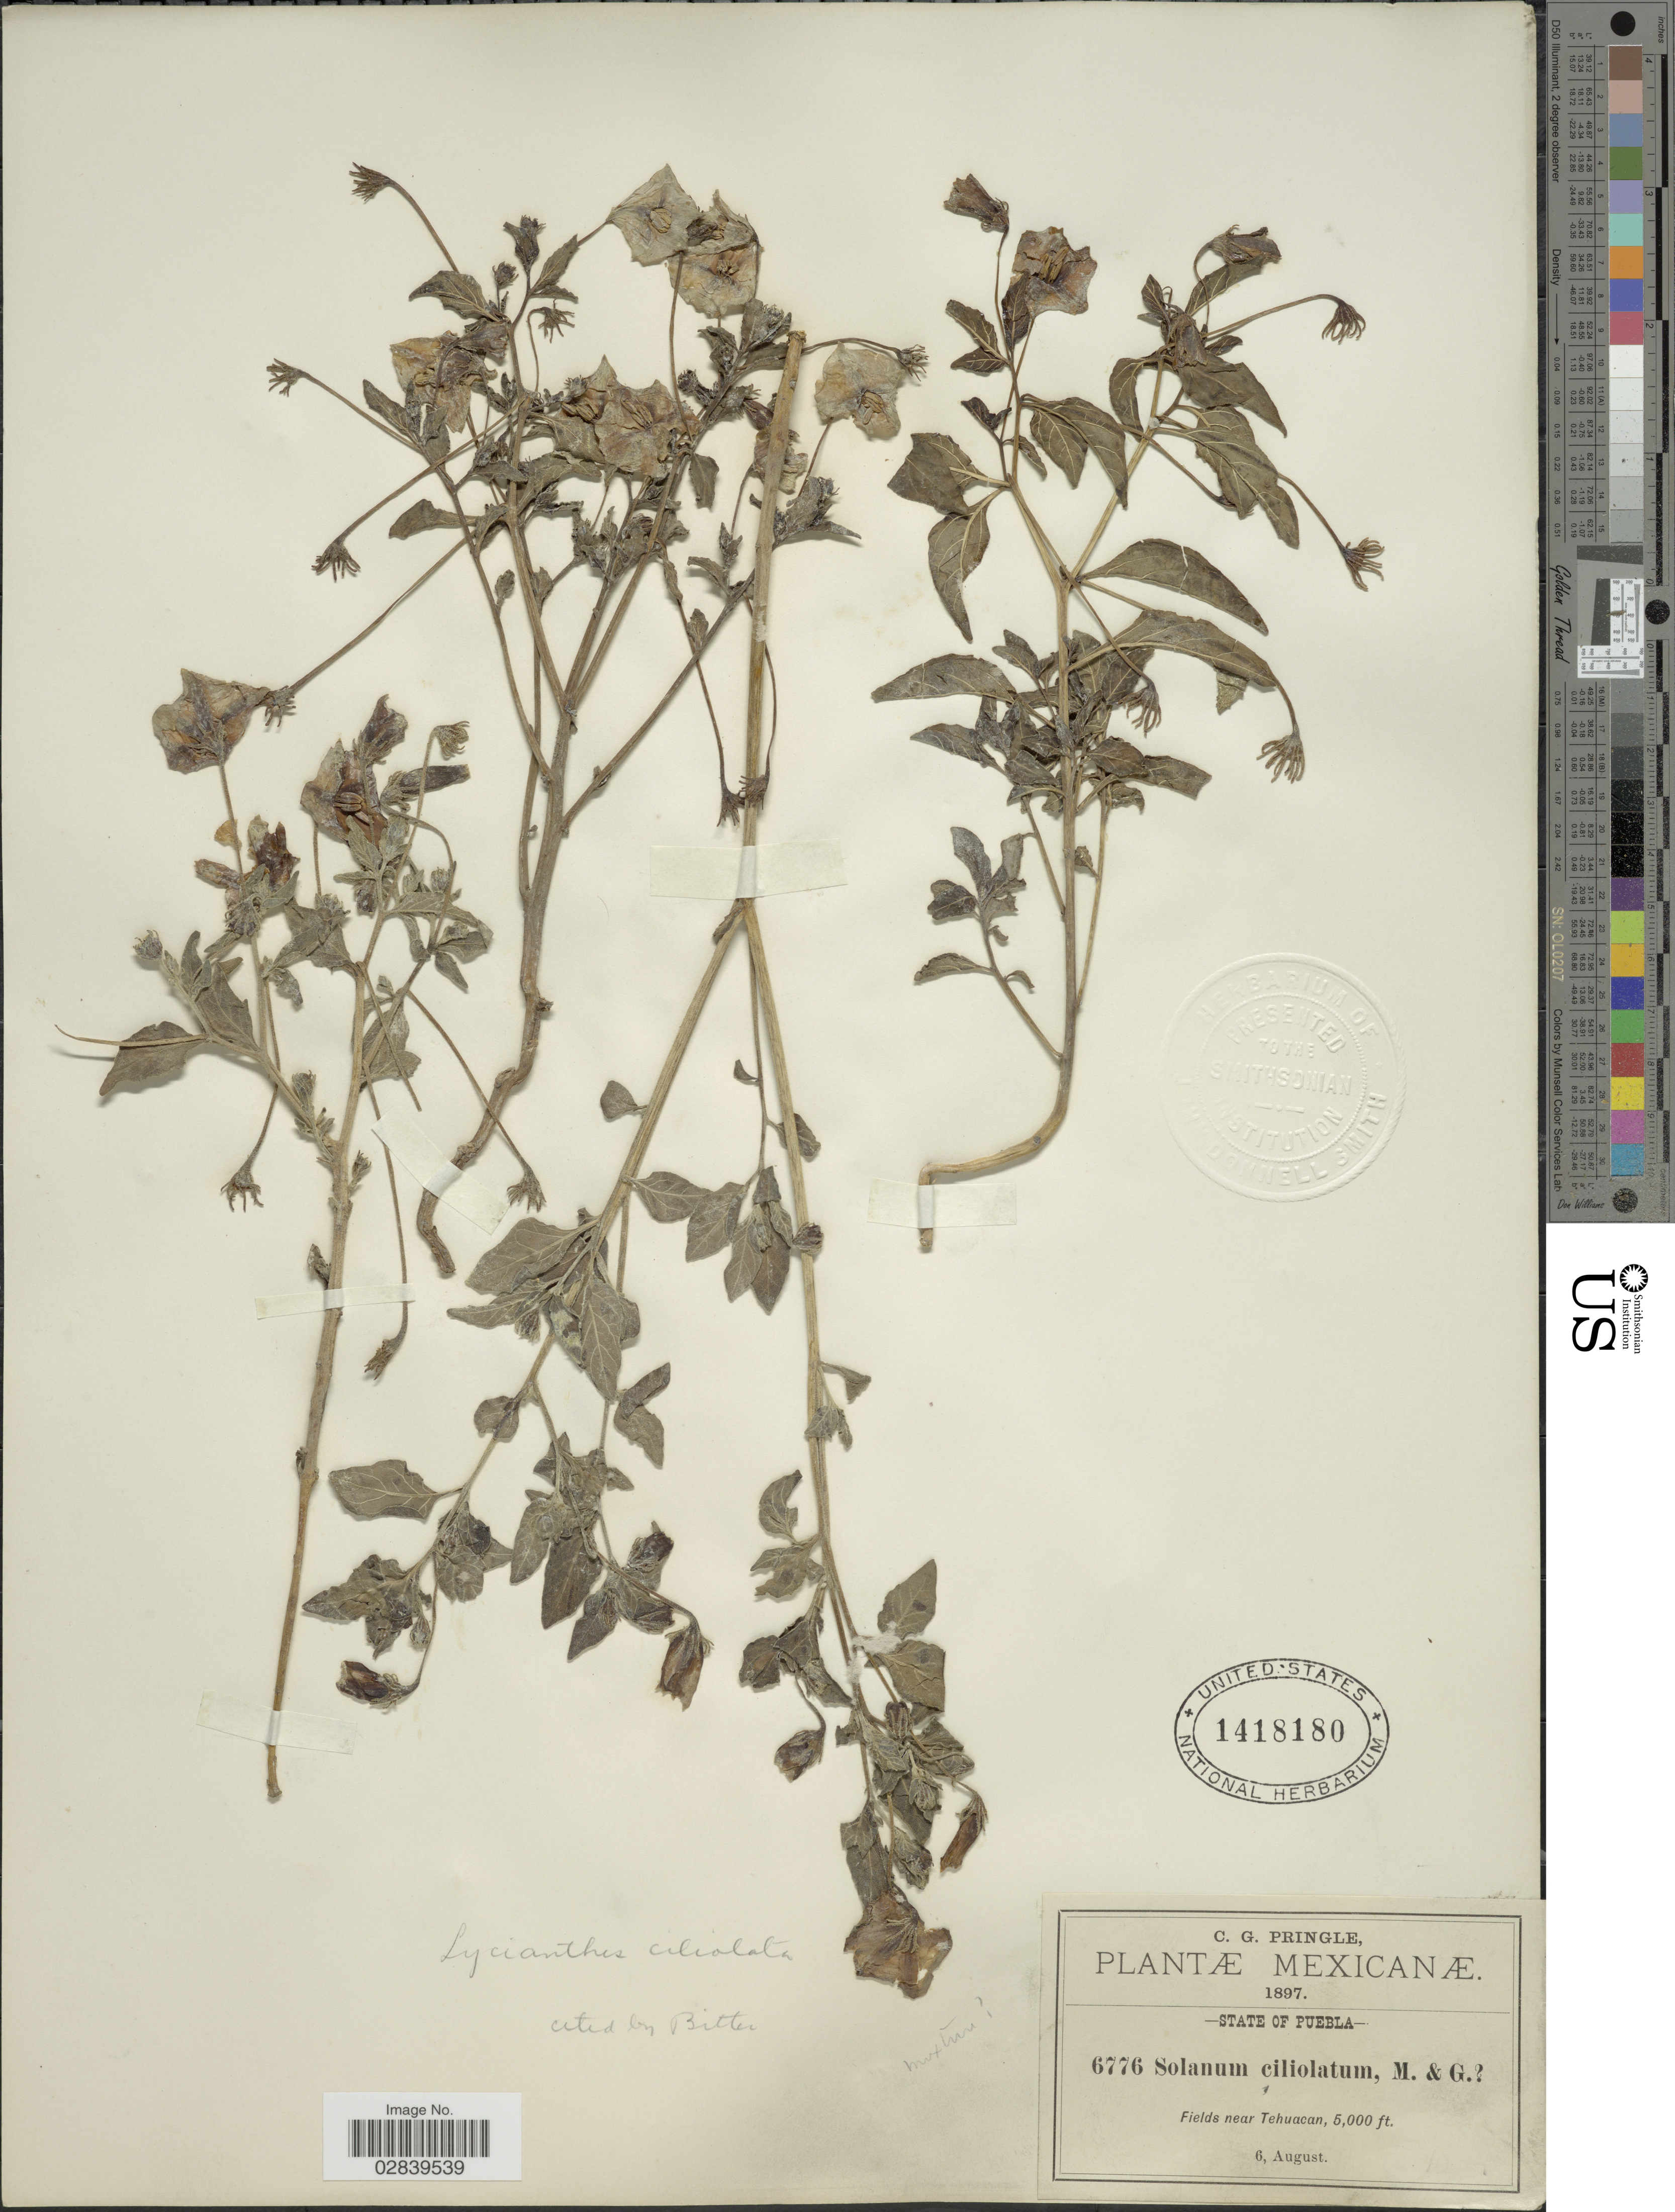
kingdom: Plantae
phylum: Tracheophyta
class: Magnoliopsida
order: Solanales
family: Solanaceae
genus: Lycianthes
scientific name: Lycianthes ciliolata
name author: (M. Martens & Galeotti) Bitter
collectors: C. G. Pringle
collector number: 6776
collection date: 1897-08-06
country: Mexico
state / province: Puebla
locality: Fields near Tehuacan.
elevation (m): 1524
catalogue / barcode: US 1418180